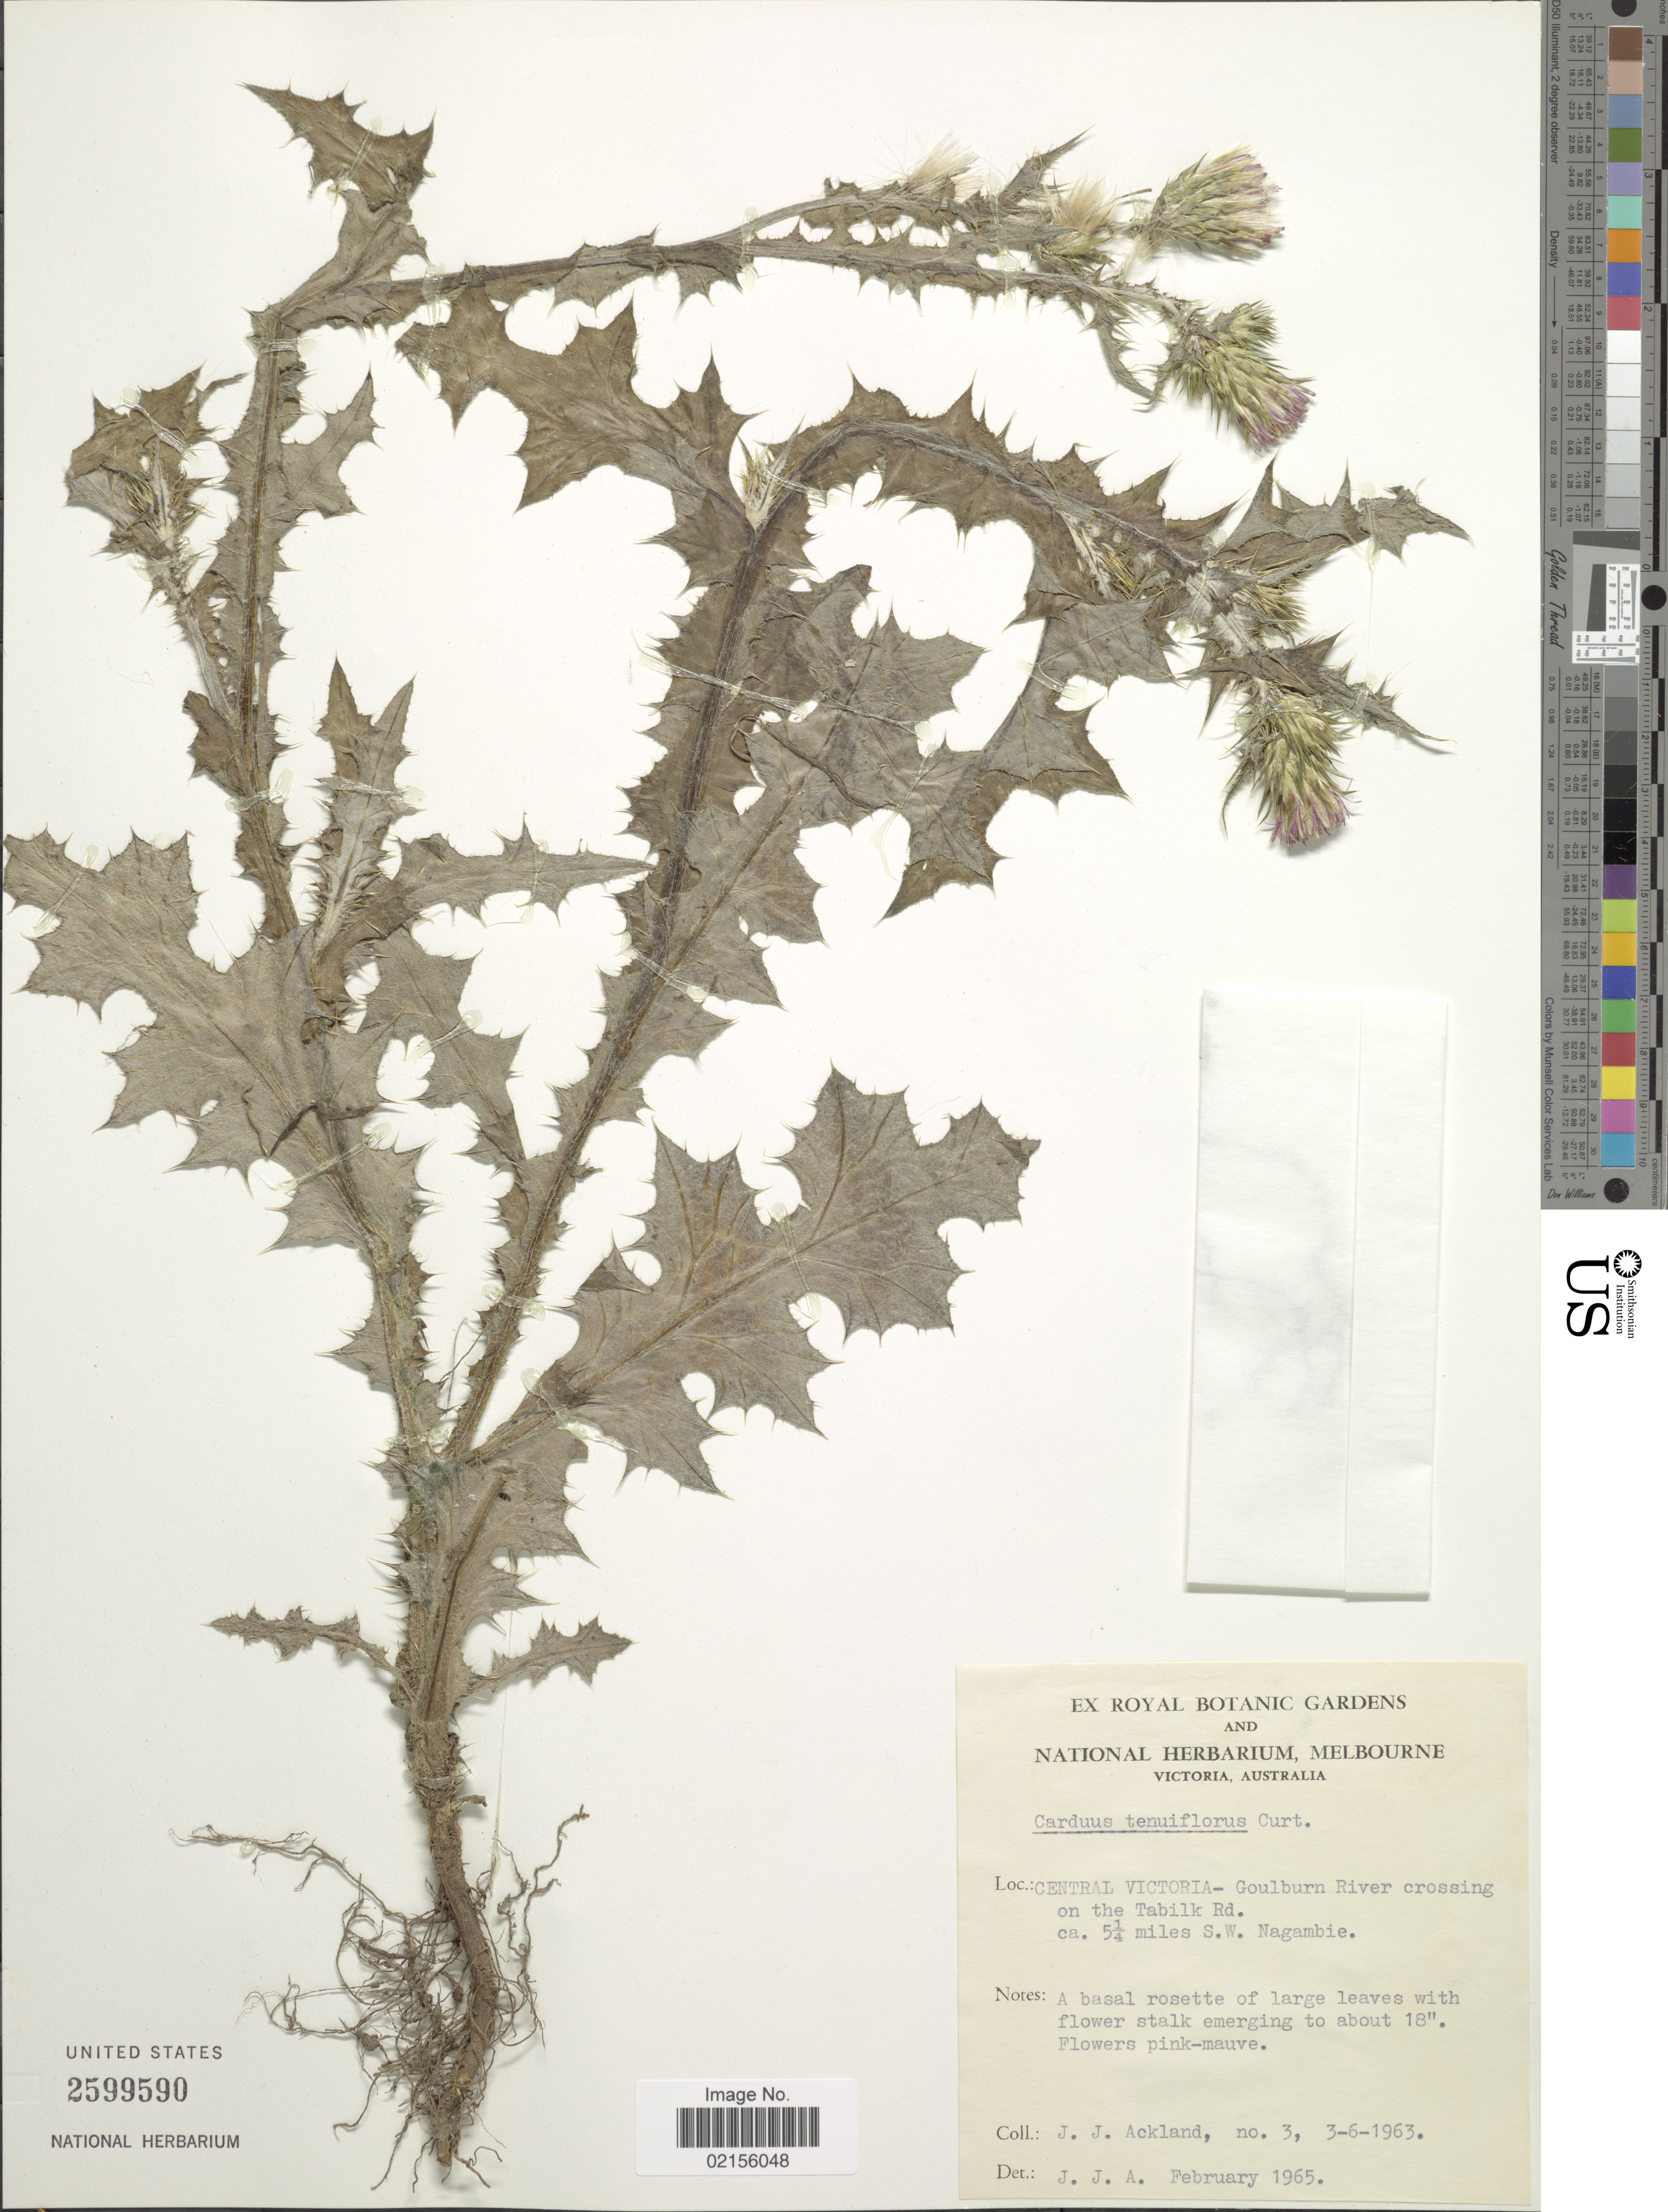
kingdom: Plantae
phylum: Tracheophyta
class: Magnoliopsida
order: Asterales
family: Asteraceae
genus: Carduus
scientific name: Carduus tenuiflorus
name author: Curtis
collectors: J. J. Ackland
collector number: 3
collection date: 1963-06-03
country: Australia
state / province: Victoria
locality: Central Victoria - Goulburn River crossing on the Tabilk Rd. ca. 5¼ miles S.W. Nagambie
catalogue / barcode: US 2599590